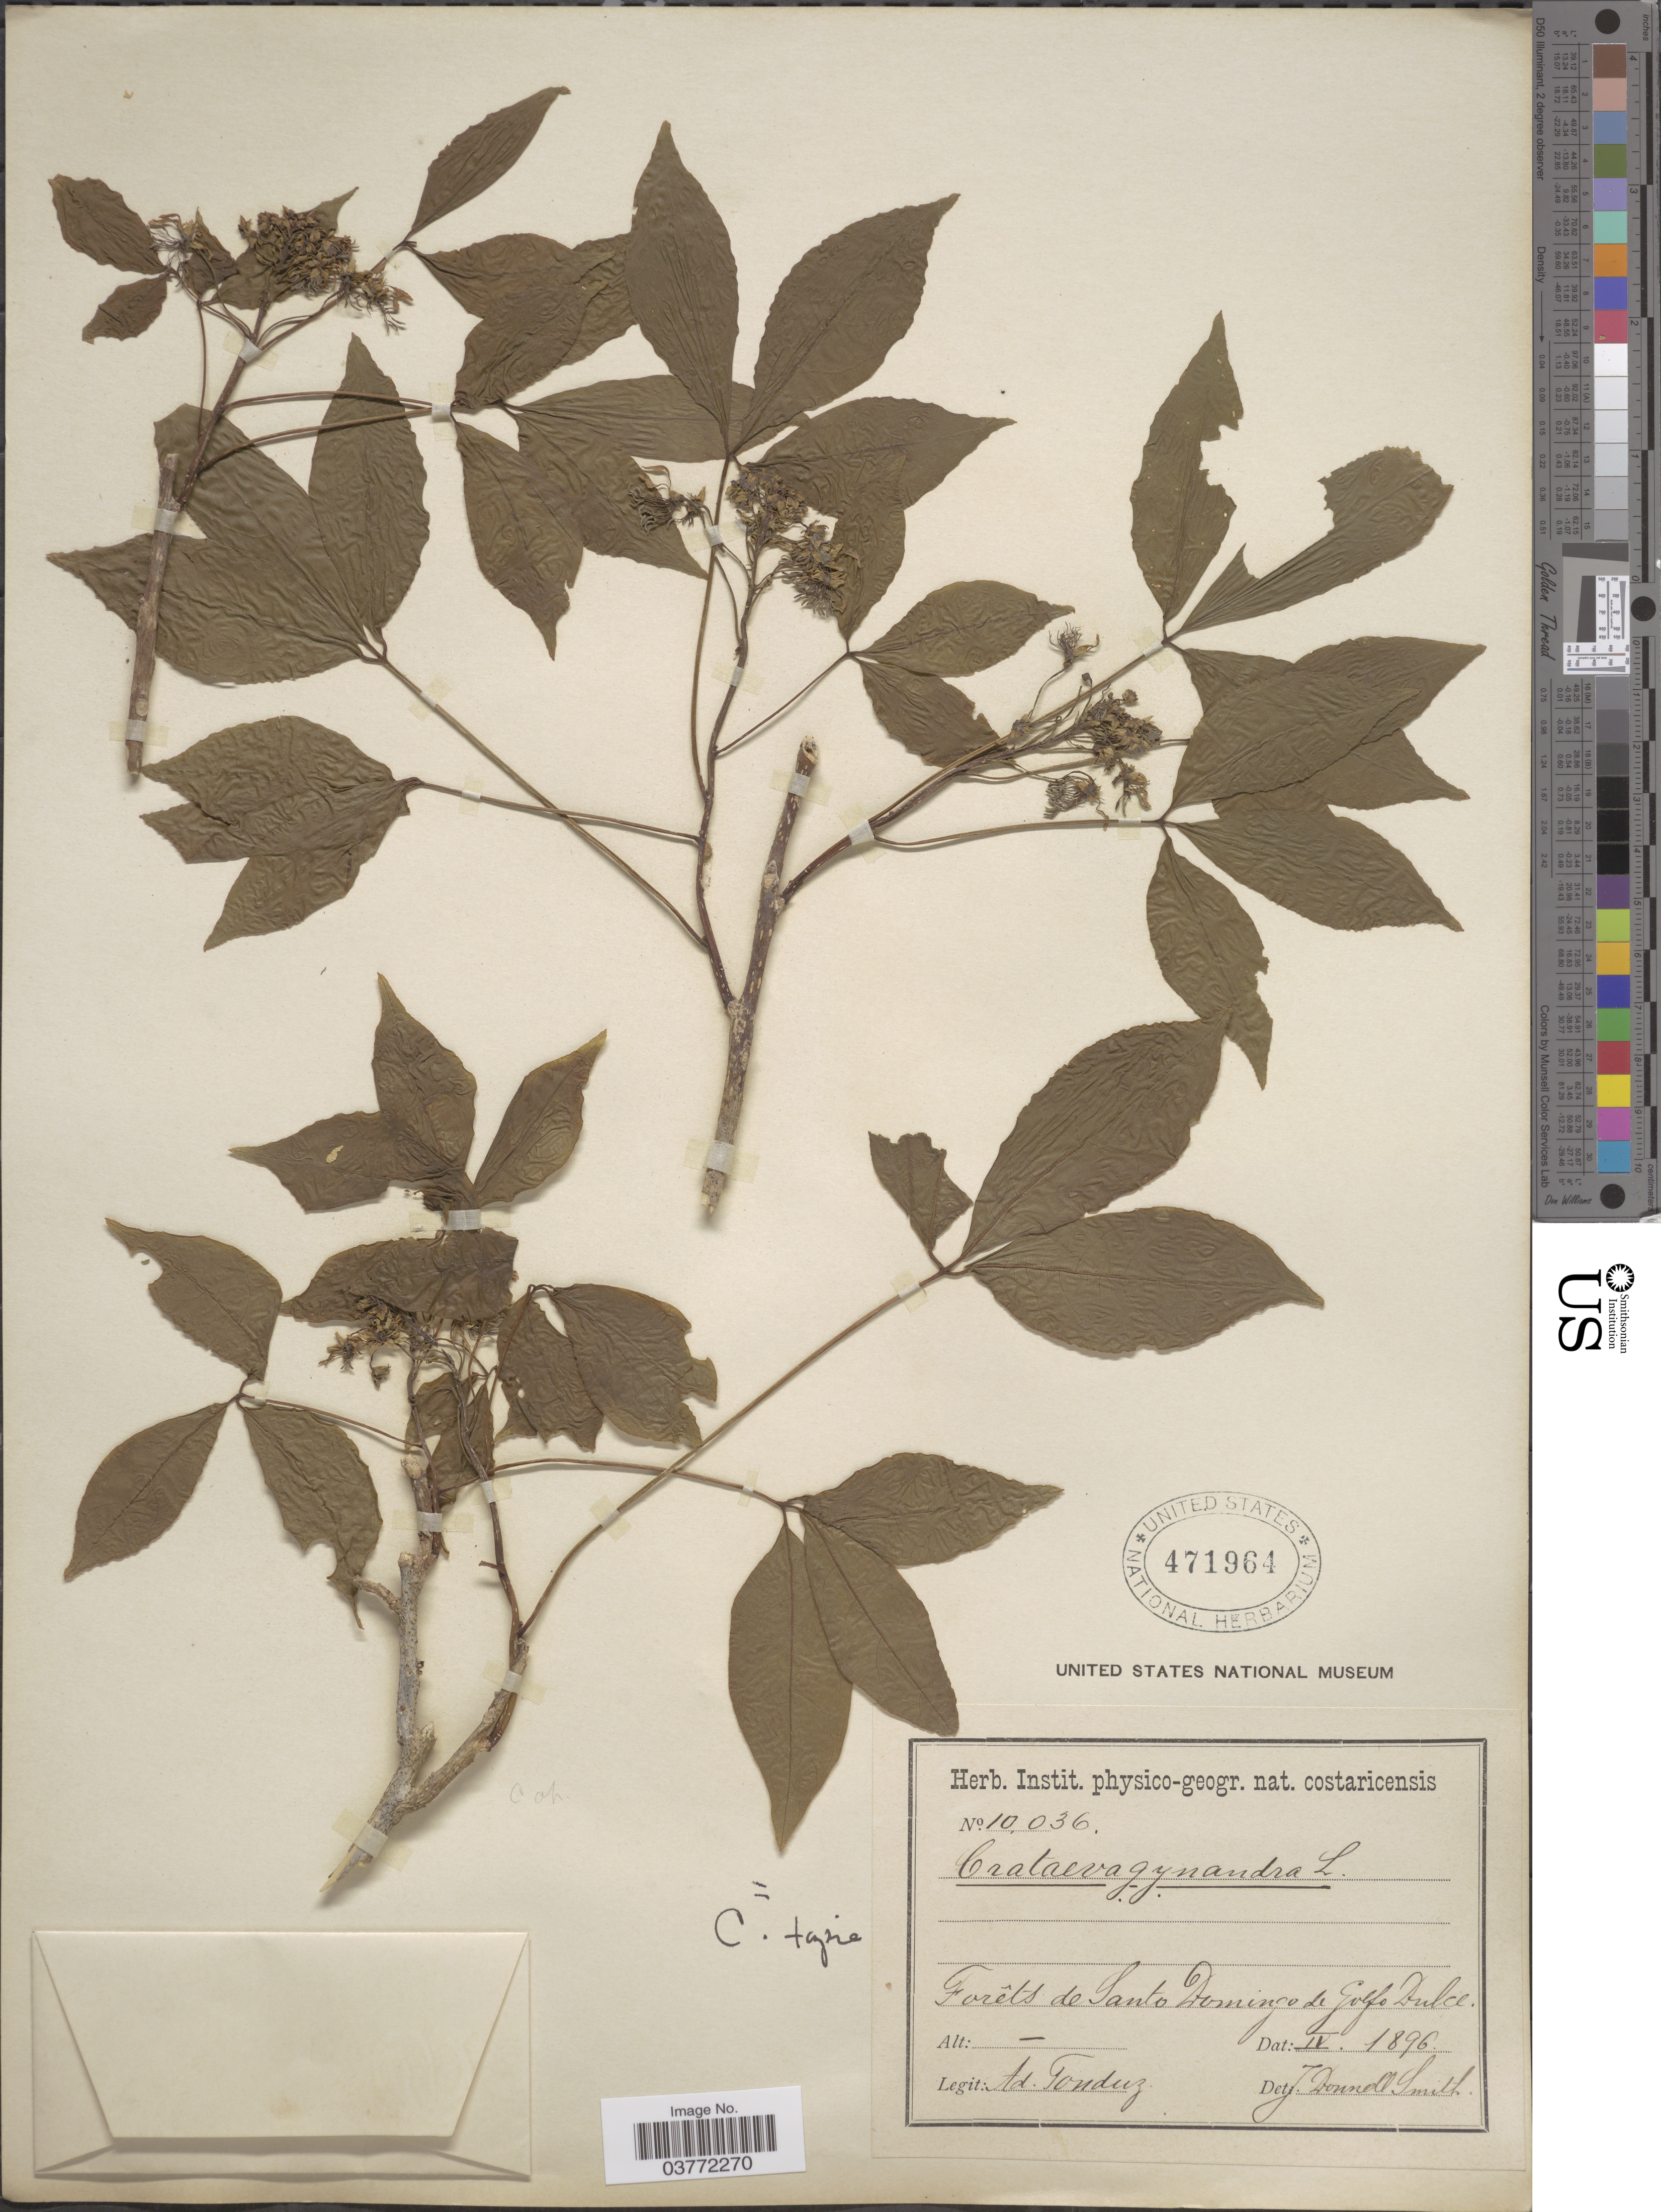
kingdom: Plantae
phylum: Tracheophyta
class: Magnoliopsida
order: Brassicales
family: Capparaceae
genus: Crateva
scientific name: Crateva tapia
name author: L.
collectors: A. Tonduz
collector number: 10036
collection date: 1896-04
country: Costa Rica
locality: Forêts de Santo Domingo de Golfo Dulce.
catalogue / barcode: US 471964